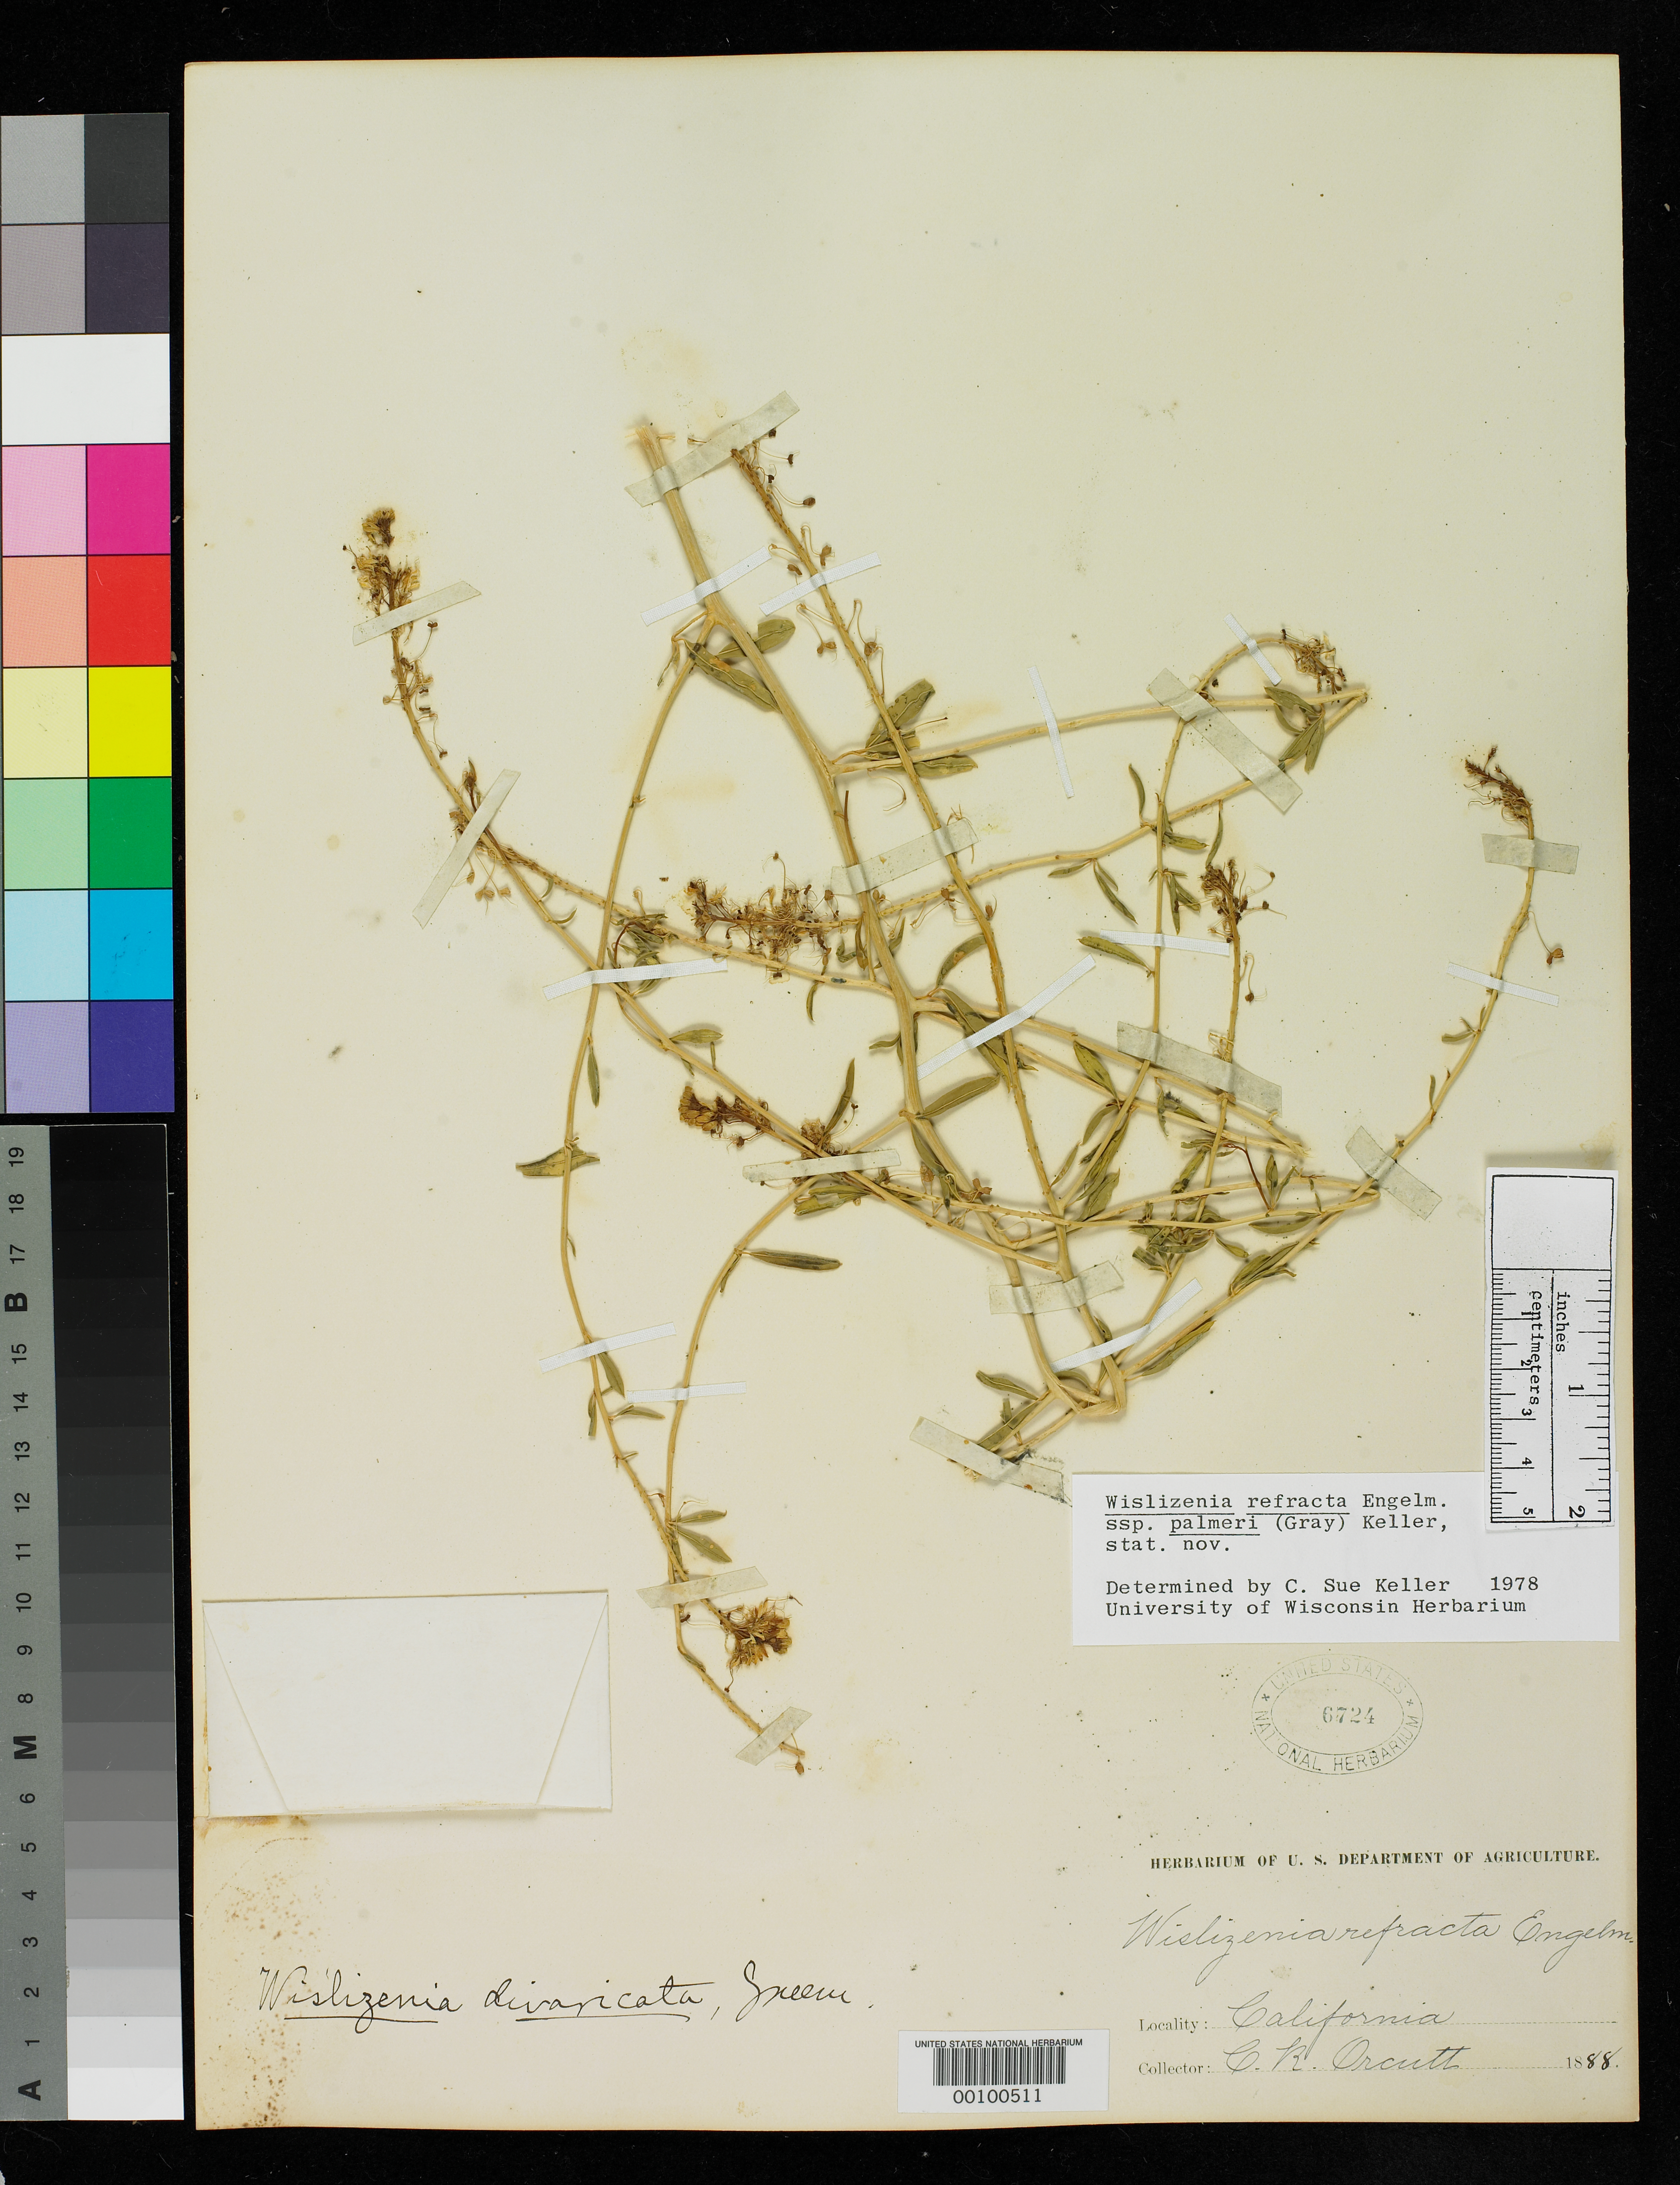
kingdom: Plantae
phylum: Tracheophyta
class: Magnoliopsida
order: Brassicales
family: Cleomaceae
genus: Wislizenia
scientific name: Wislizenia divaricata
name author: Greene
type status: Type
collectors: C. R. Orcutt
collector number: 1492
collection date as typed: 23 Jun 188-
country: United States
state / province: California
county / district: San Diego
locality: At Barrego Springs.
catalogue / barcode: US 6724